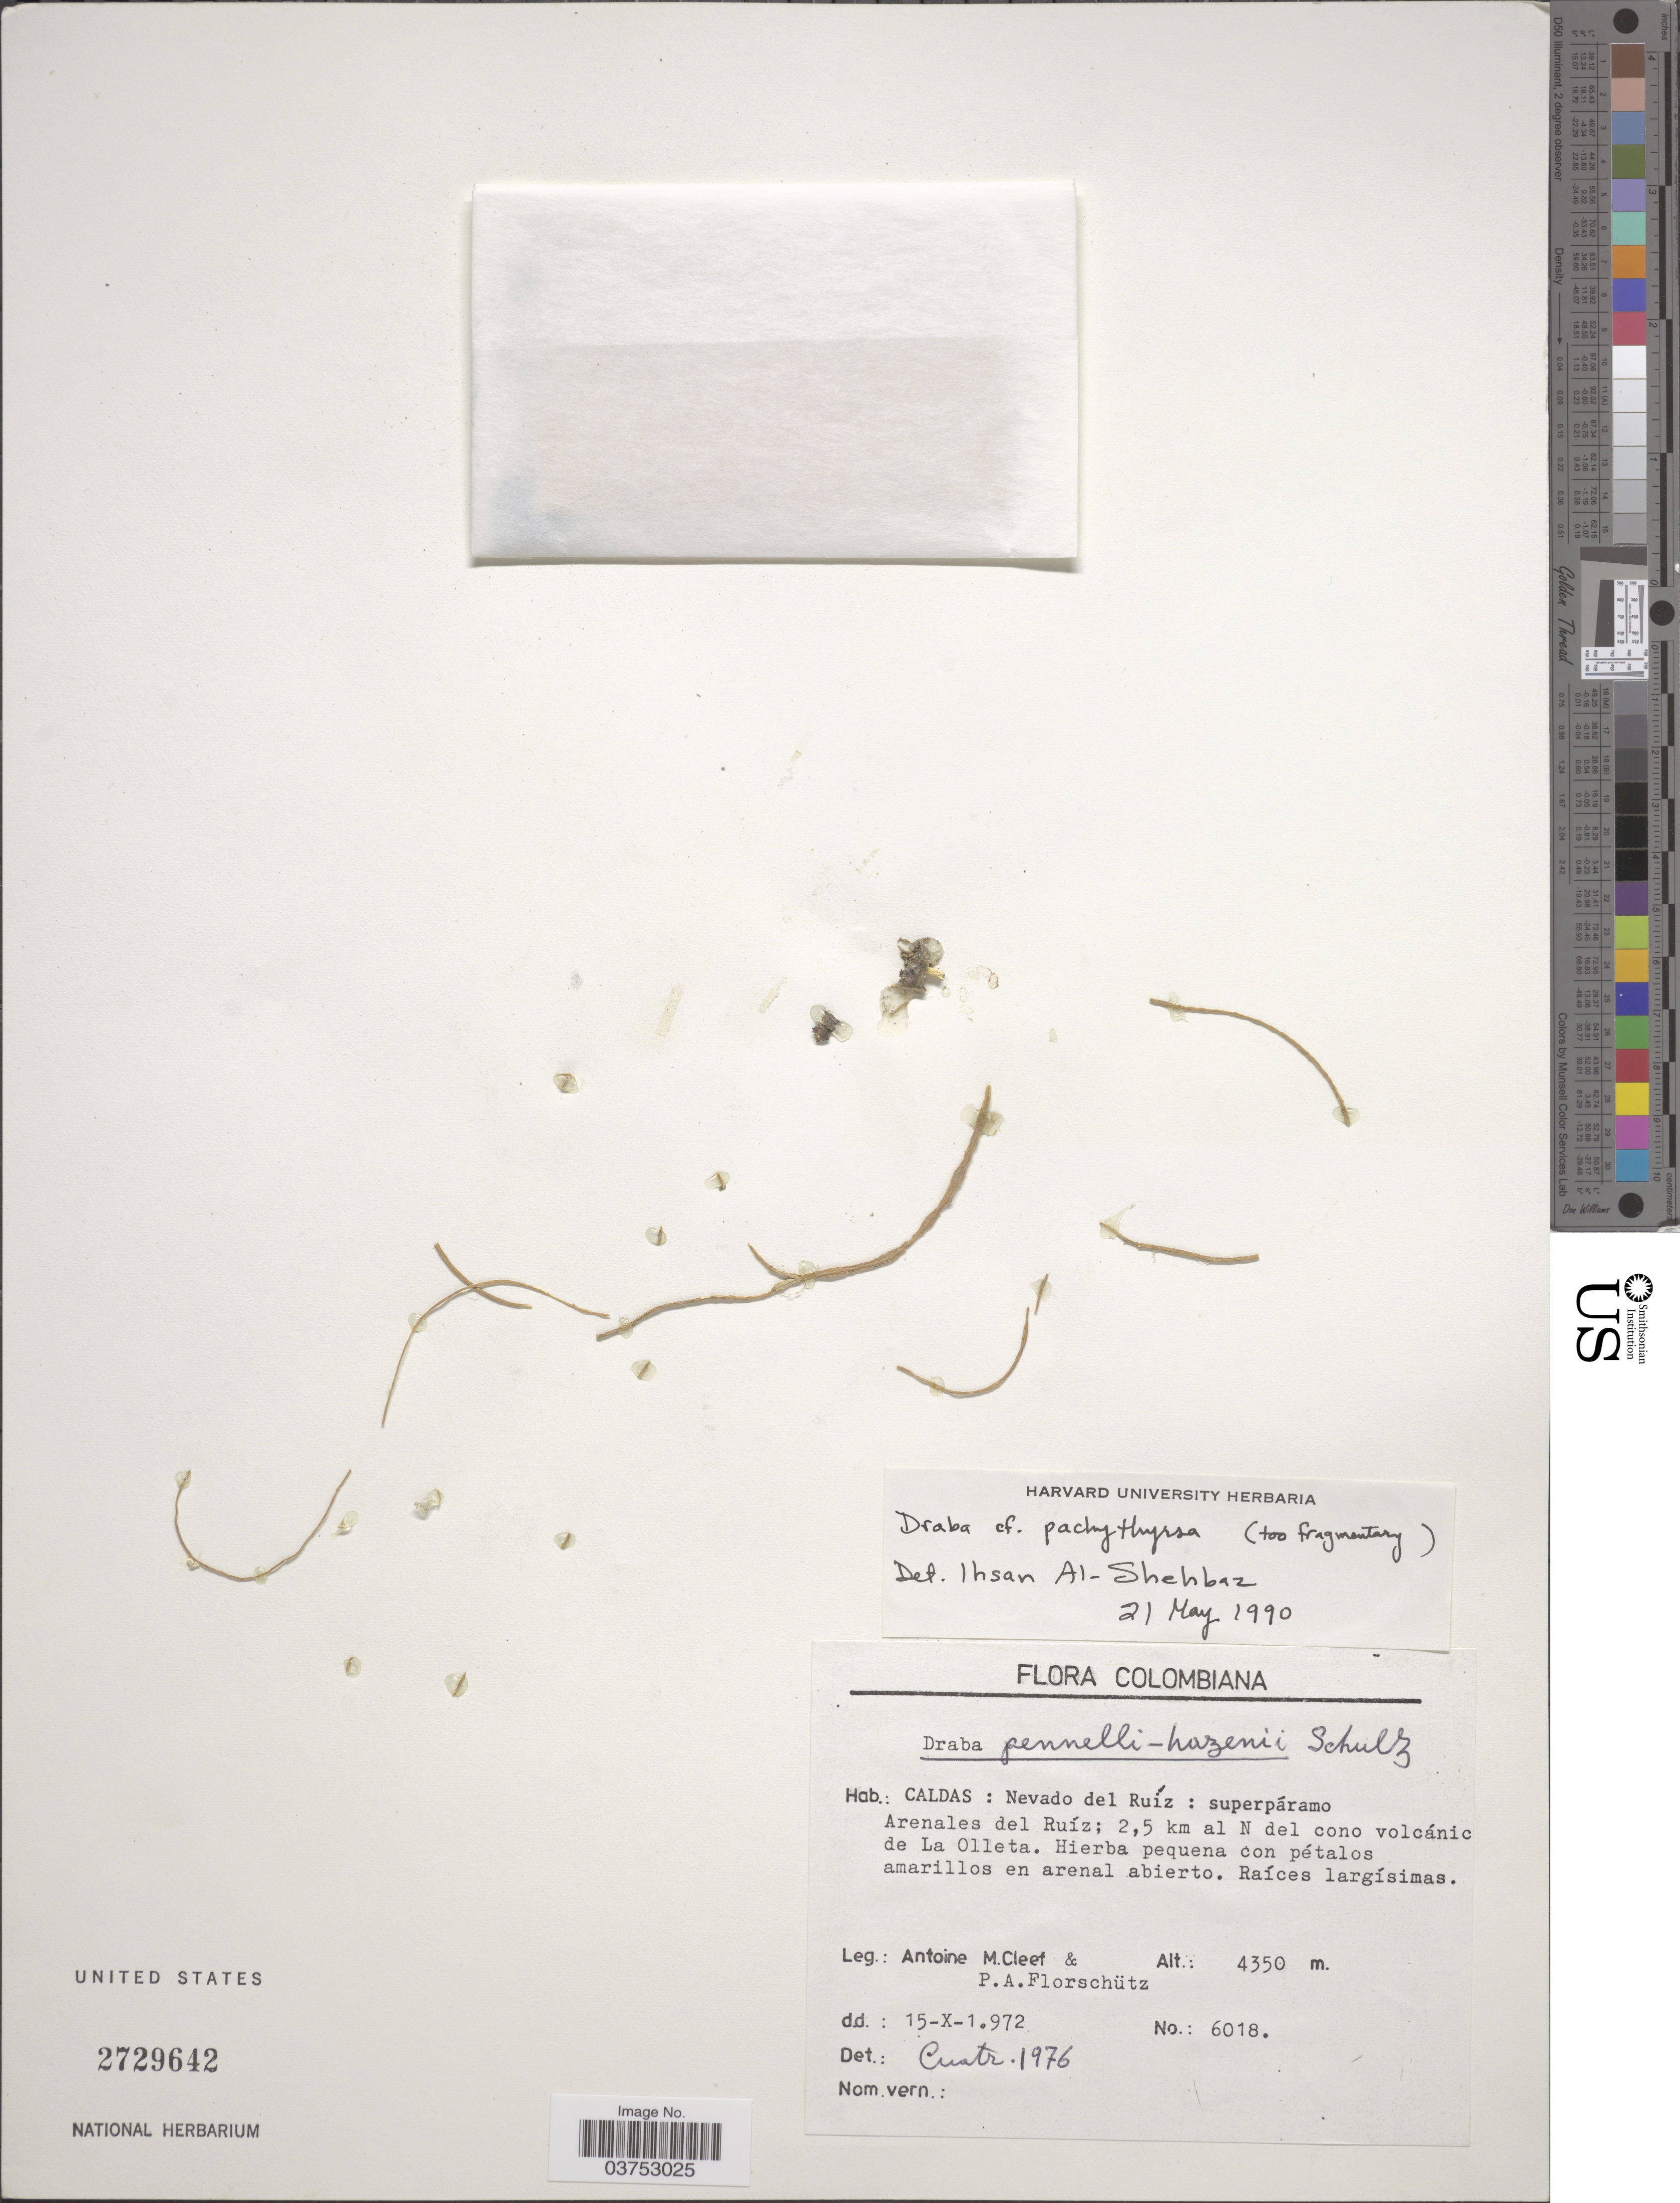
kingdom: Plantae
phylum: Tracheophyta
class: Magnoliopsida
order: Brassicales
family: Brassicaceae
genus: Draba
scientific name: Draba pachythyrsa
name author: (A. Gray) Triana & Planch.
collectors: A. M. Cleef & P. Florschütz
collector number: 6018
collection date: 1972-10-15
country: Colombia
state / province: Caldas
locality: Nevado del Ruíz: superpáramo. Arenales del Ruíz; 2.5 km al N del cono volcánic de La Olleta.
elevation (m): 4350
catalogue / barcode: US 2729642